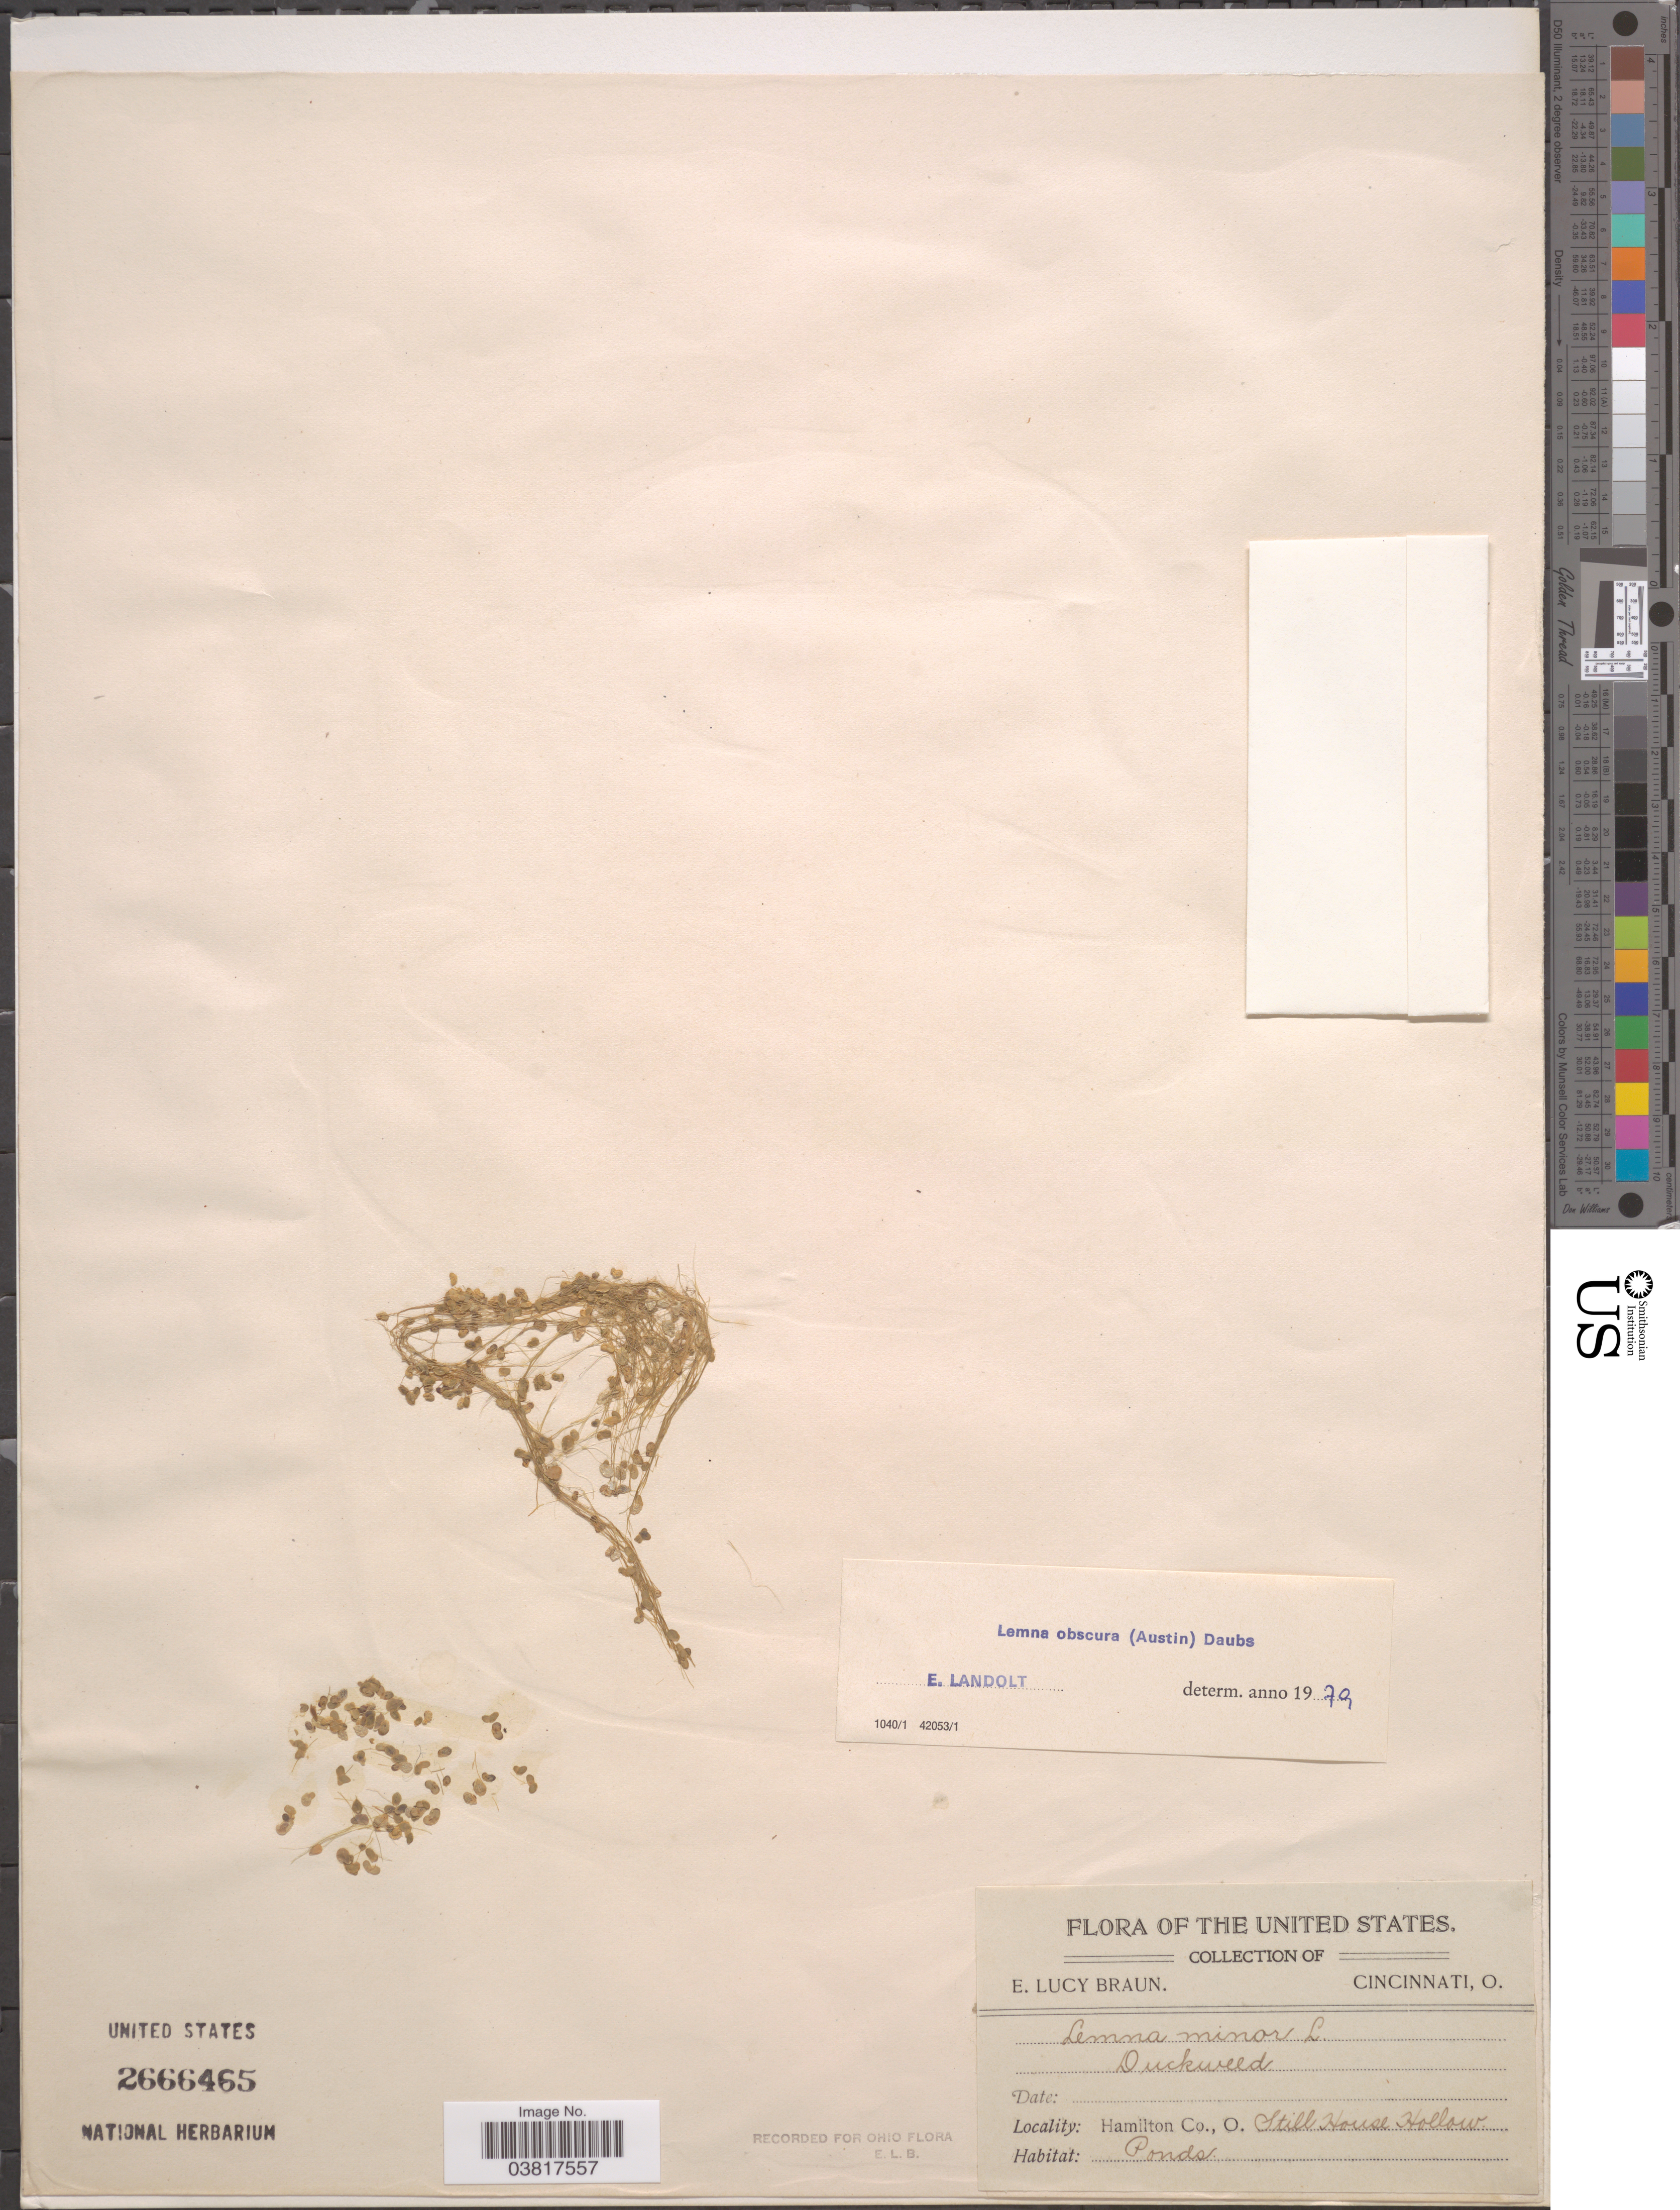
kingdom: Plantae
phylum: Tracheophyta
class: Liliopsida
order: Alismatales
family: Araceae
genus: Lemna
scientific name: Lemna obscura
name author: (Austin) Daubs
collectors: E. L. Braun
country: United States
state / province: Ohio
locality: Hamilton Co., Still House Hollow.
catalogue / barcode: US 2666465